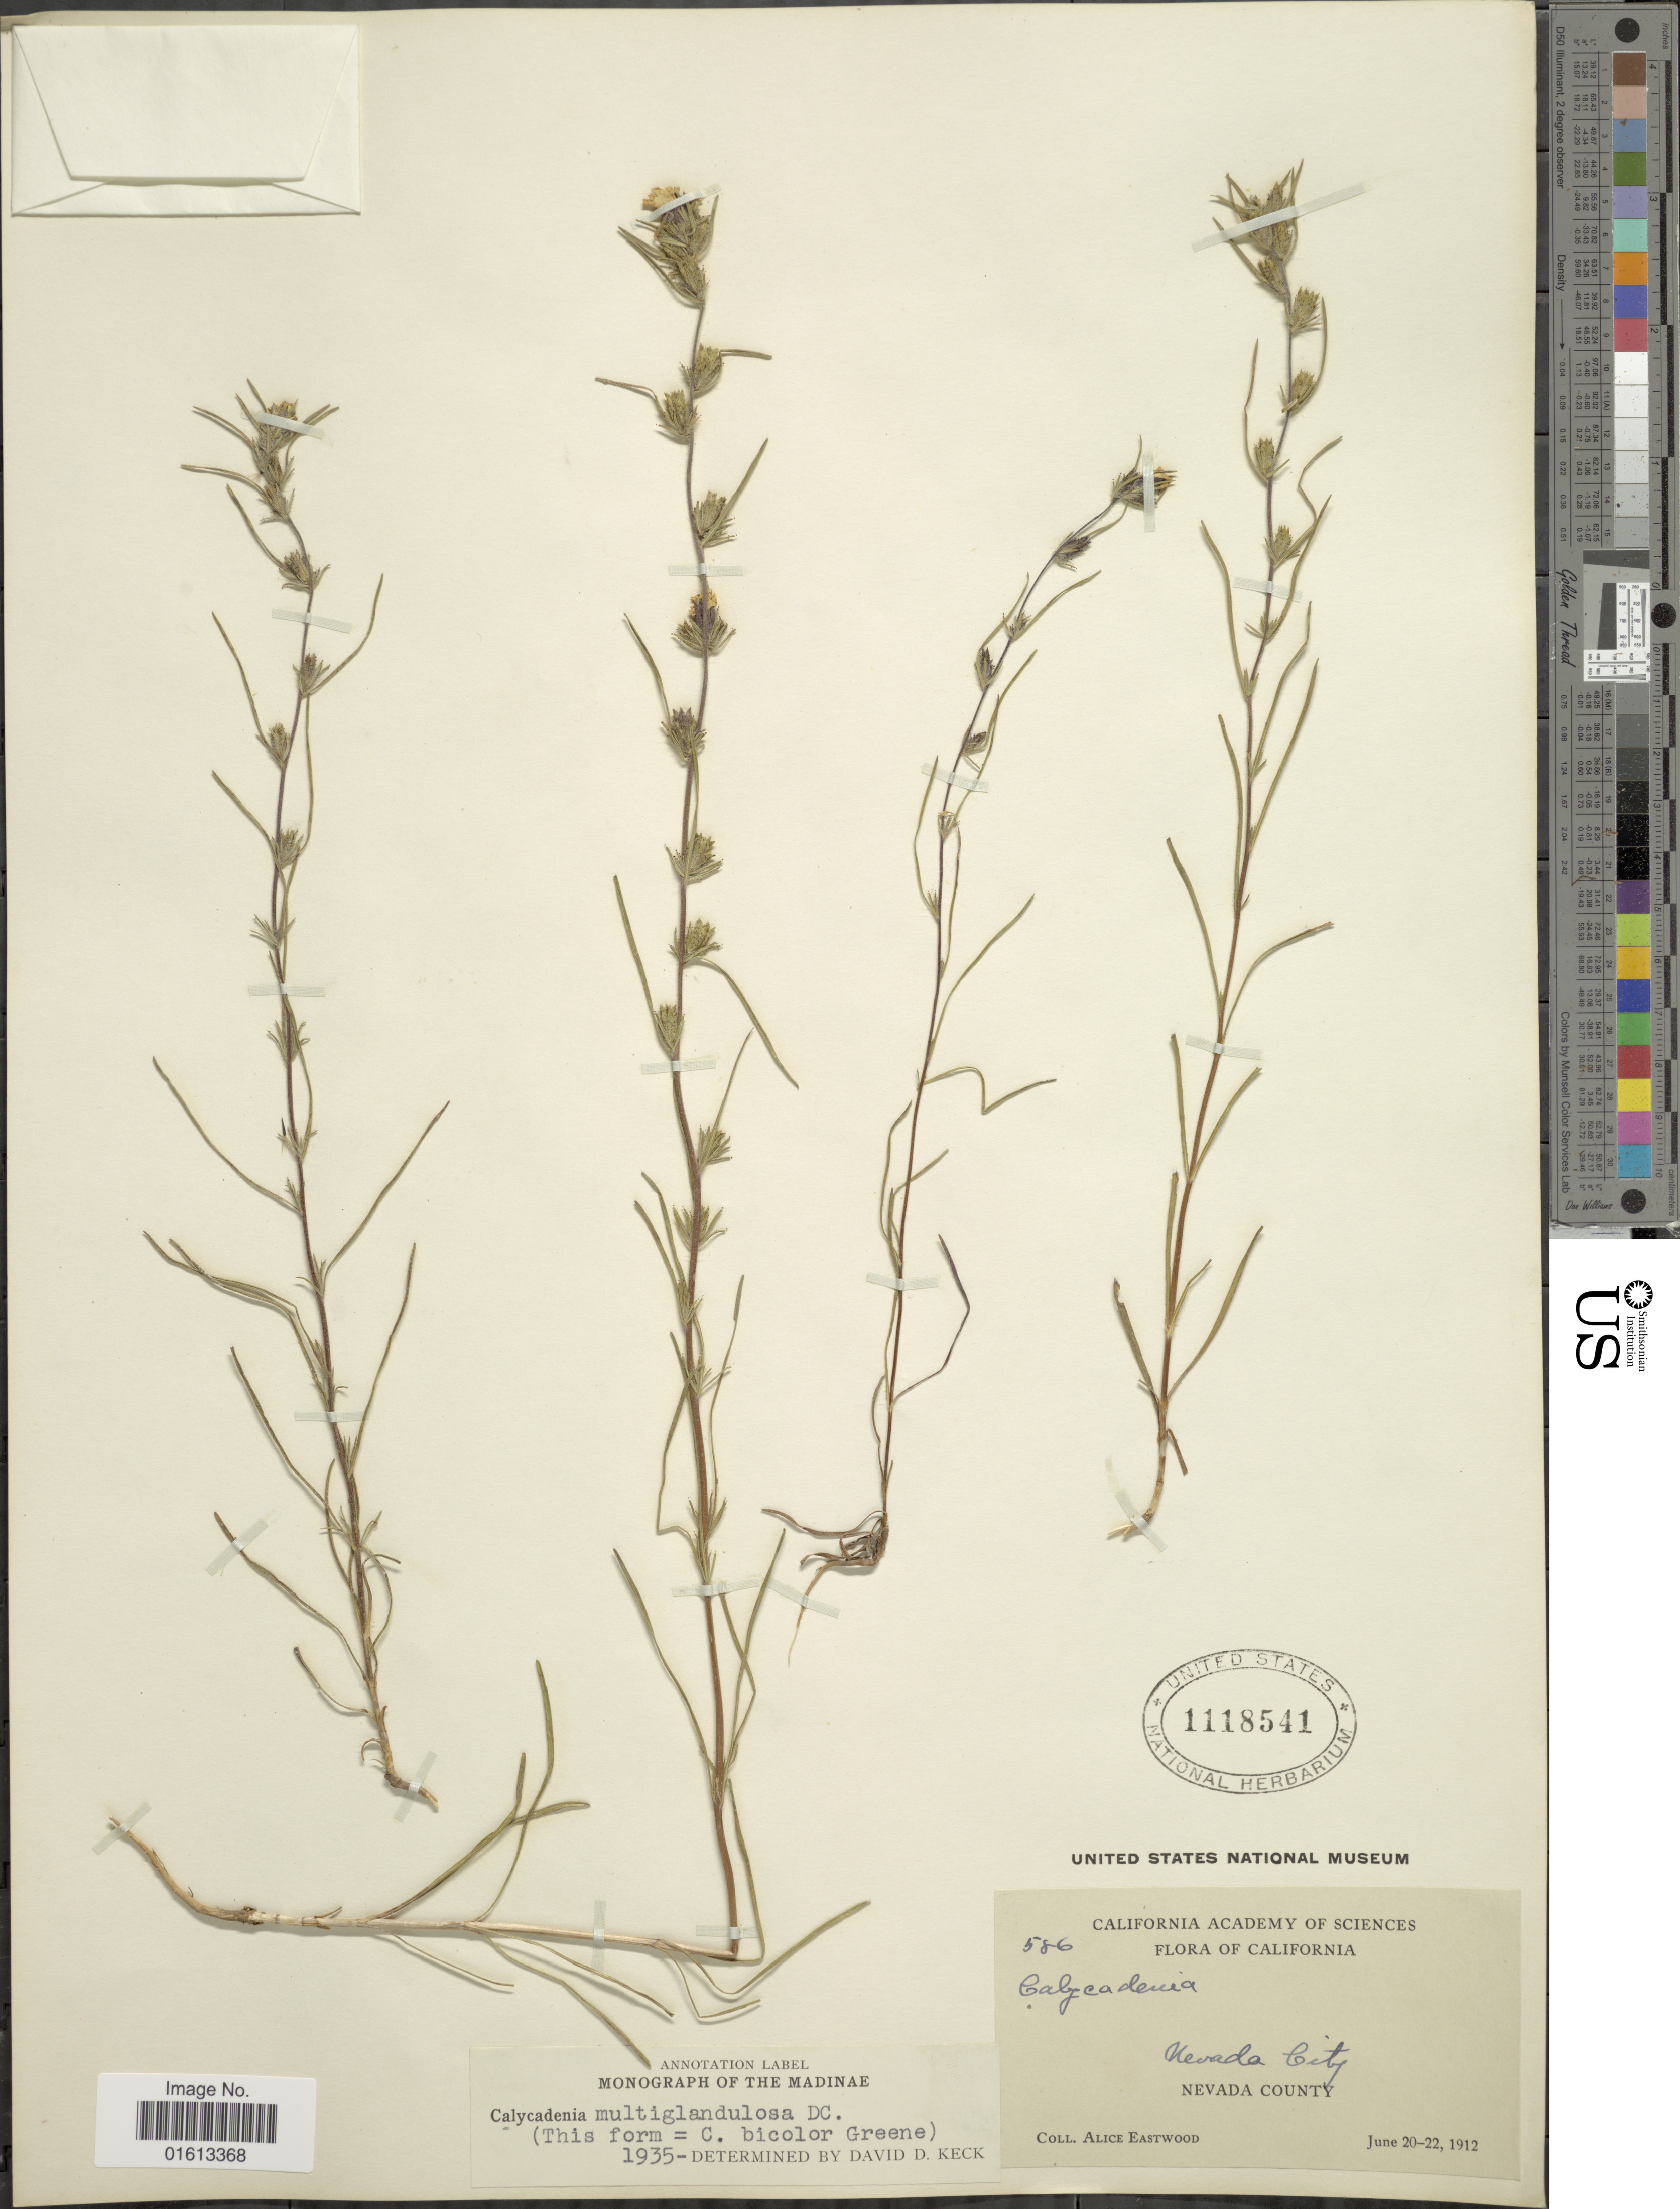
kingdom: Plantae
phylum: Tracheophyta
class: Magnoliopsida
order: Asterales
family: Asteraceae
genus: Calycadenia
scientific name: Calycadenia multiglandulosa subsp. bicolor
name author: (Greene) D.D. Keck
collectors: A. Eastwood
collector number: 586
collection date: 1912-06-20/1912-06-22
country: United States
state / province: California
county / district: Nevada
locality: Nevada City, Nevada County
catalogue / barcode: US 1118541